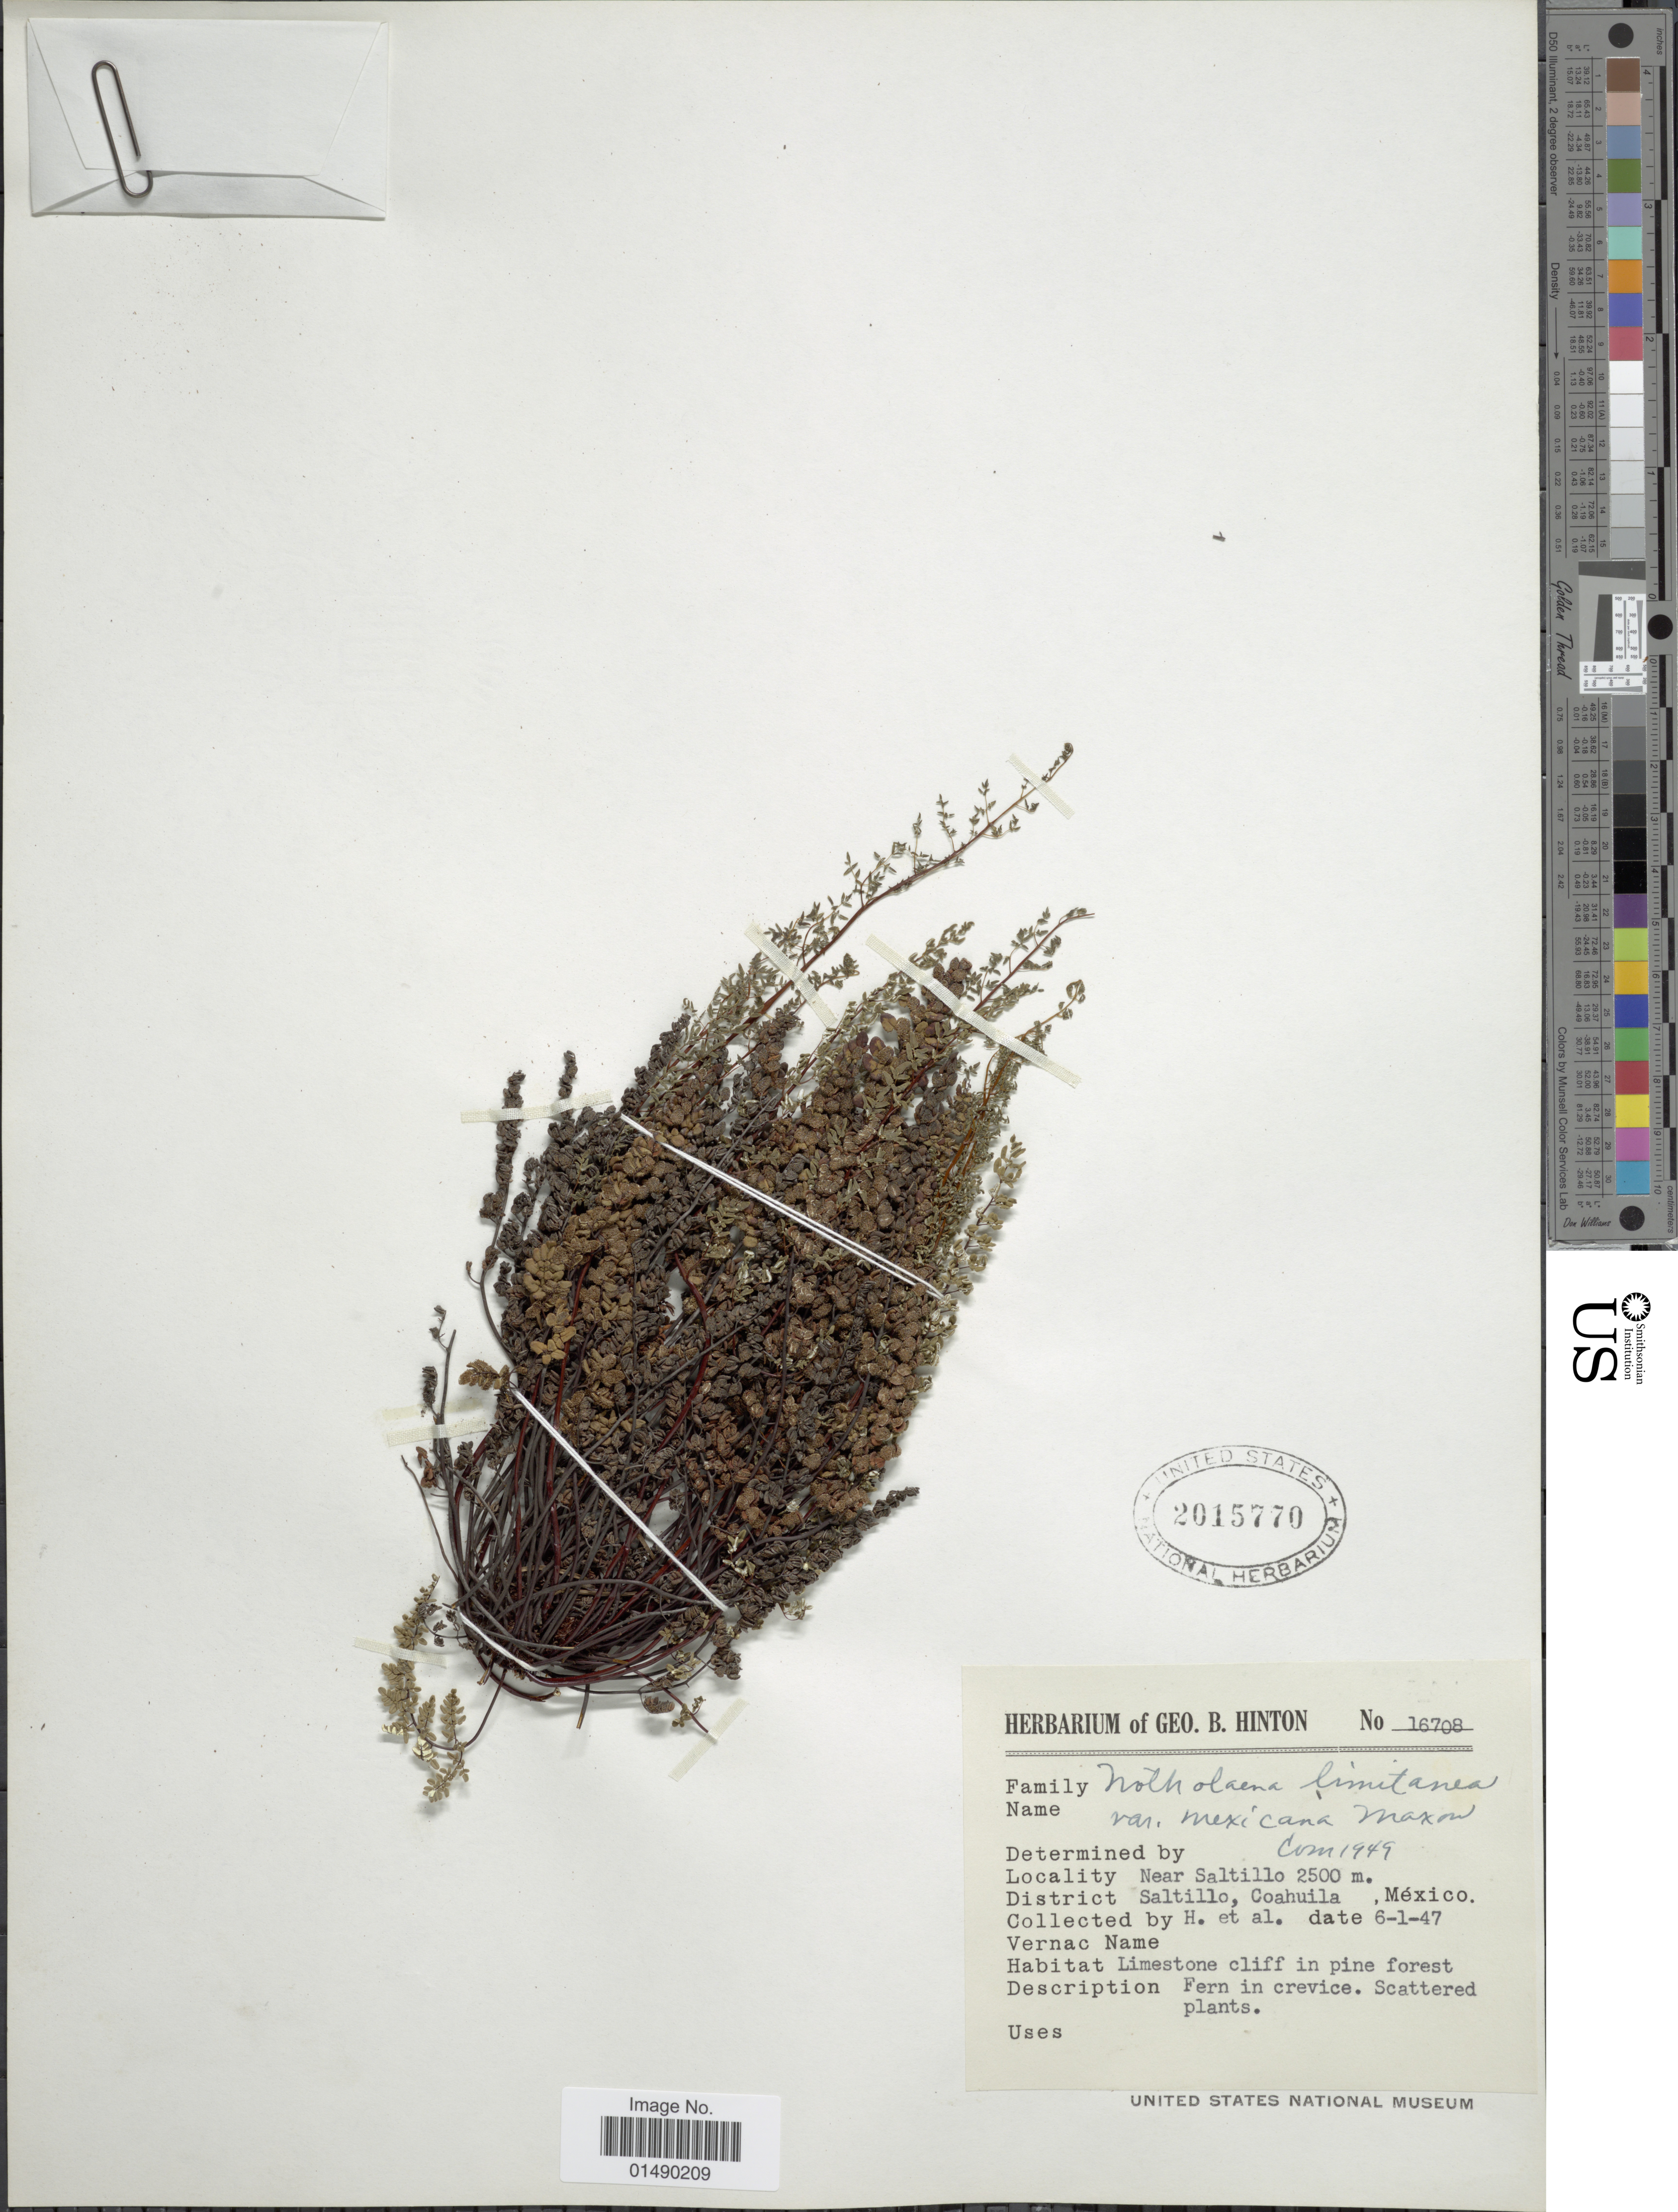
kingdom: Plantae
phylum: Tracheophyta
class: Polypodiopsida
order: Polypodiales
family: Pteridaceae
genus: Argyrochosma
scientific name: Argyrochosma limitanea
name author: (Maxon) Windham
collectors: G. B. Hinton & et al.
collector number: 16708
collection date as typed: Transcribed d/m/y: 6/1/47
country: Mexico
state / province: Coahuila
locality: Mexico, Near Saltillo.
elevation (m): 2500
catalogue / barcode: US 2015570